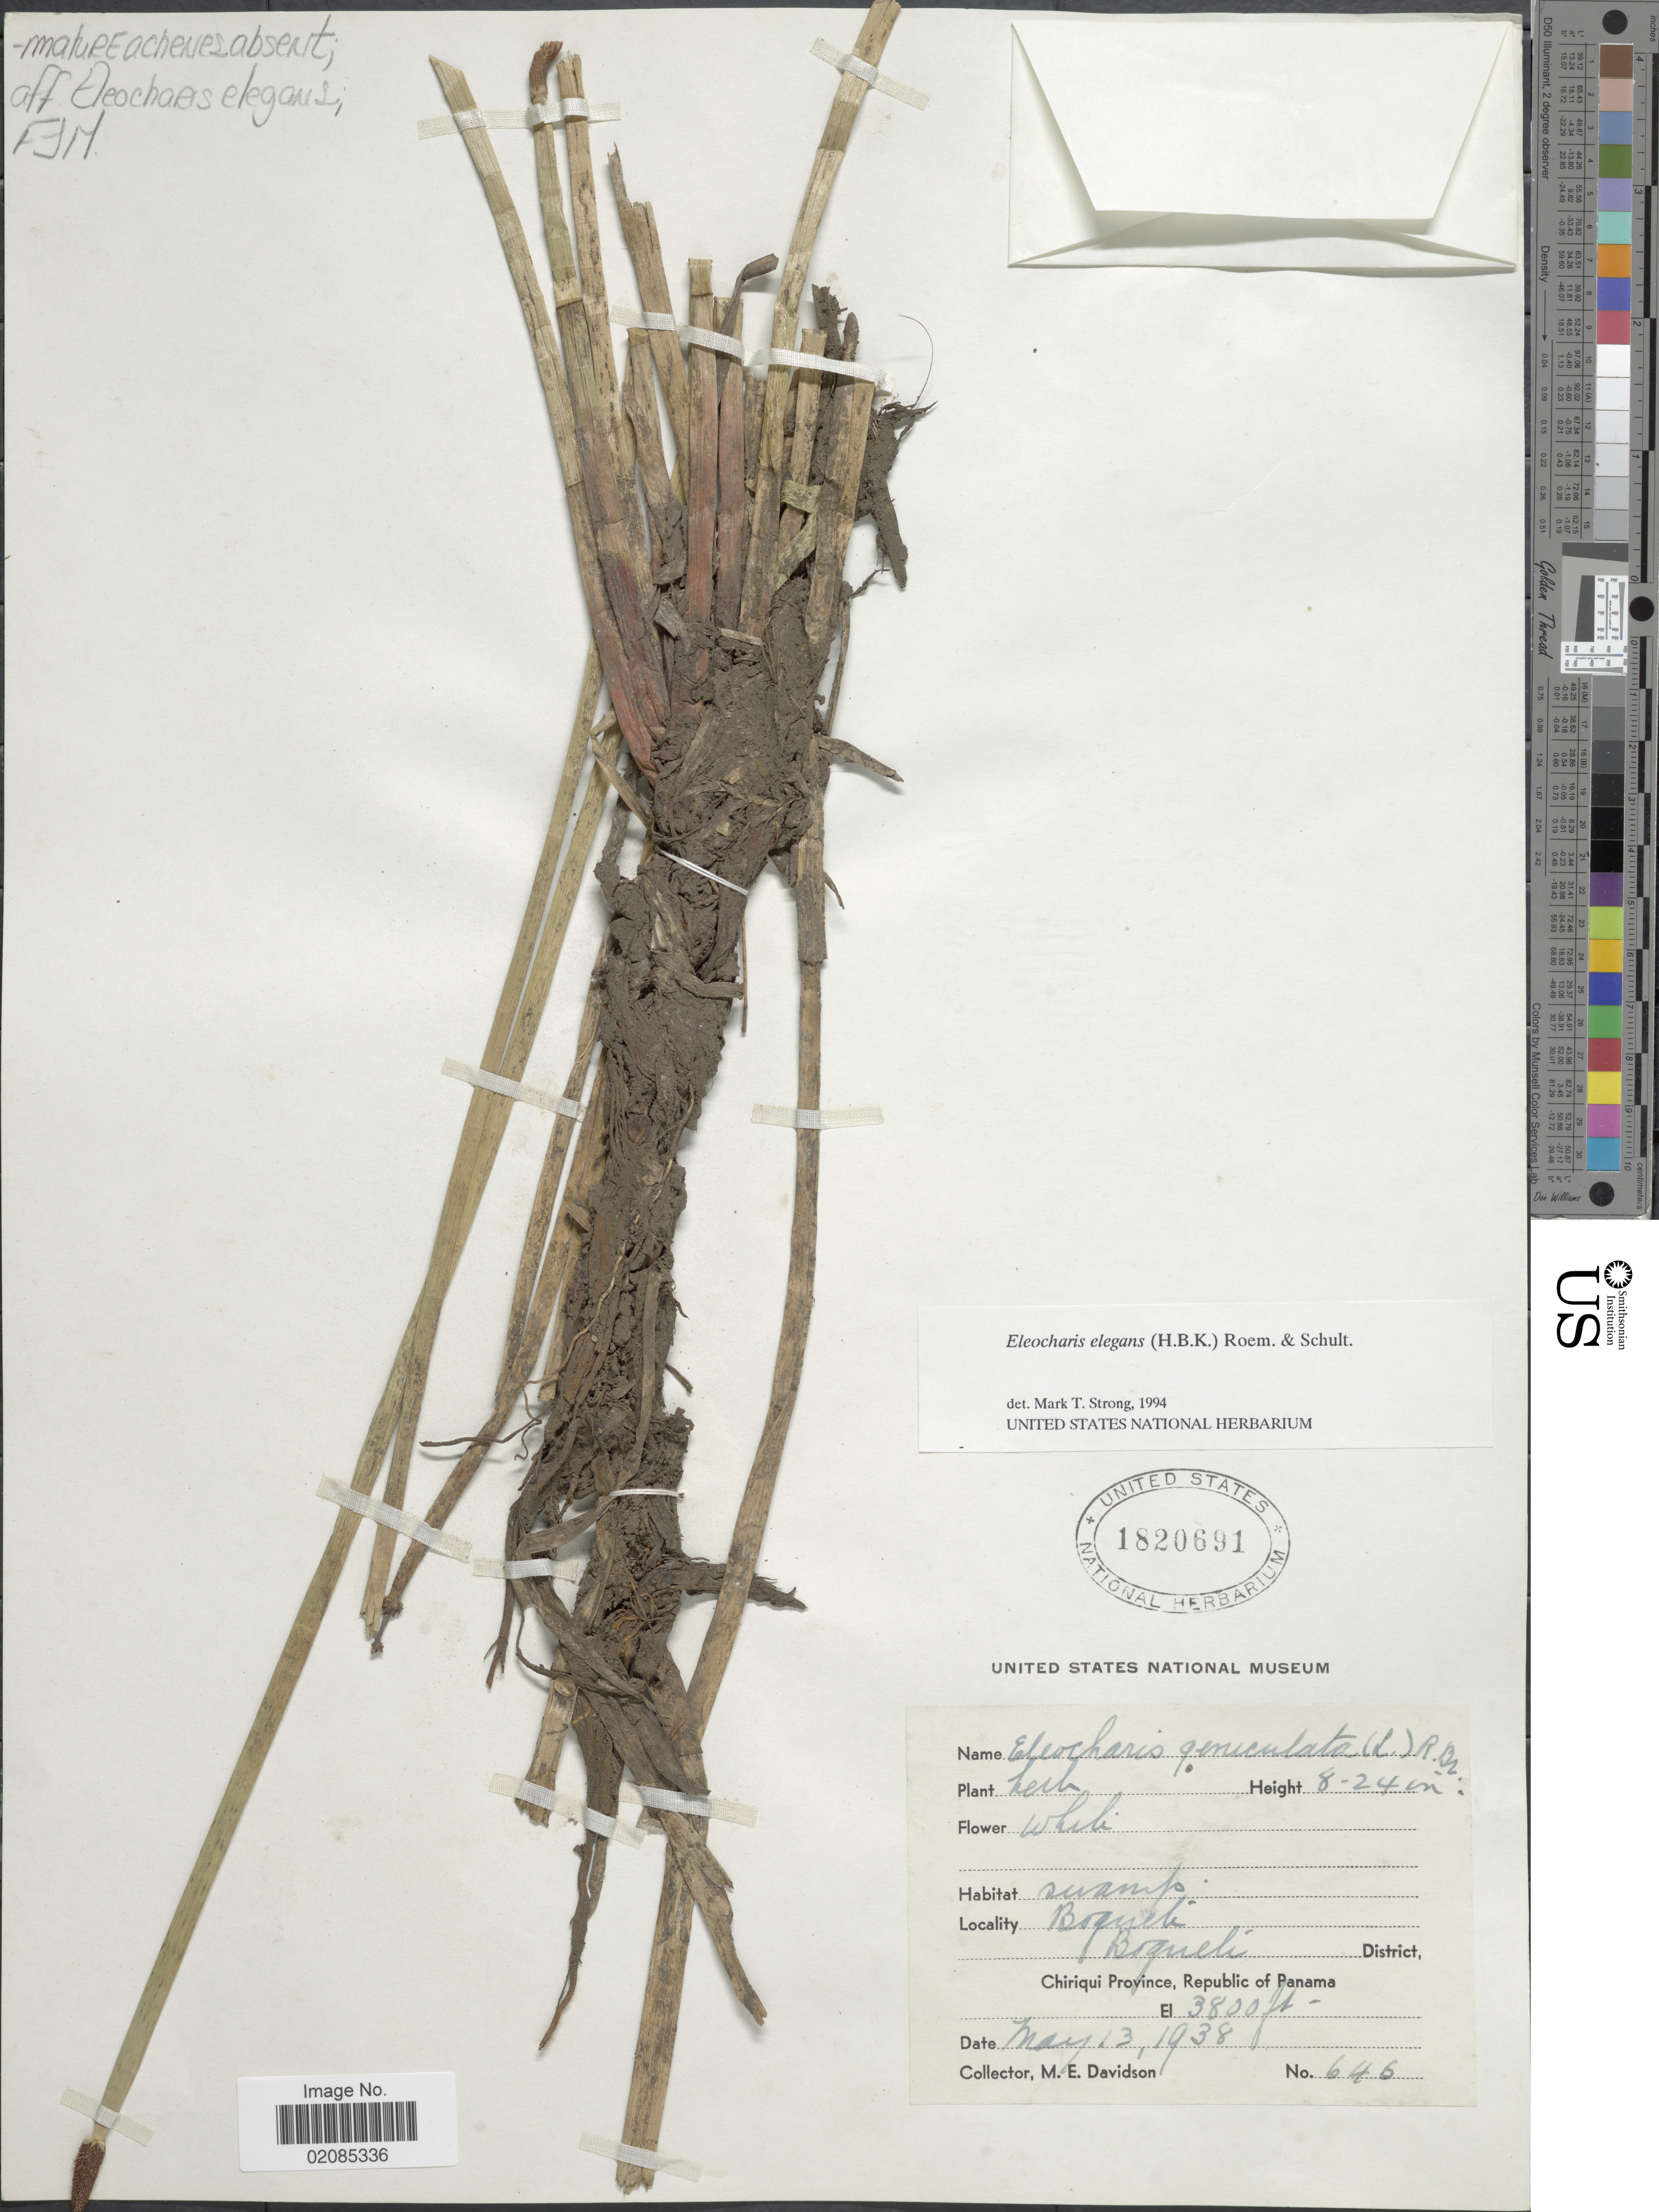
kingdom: Plantae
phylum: Tracheophyta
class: Liliopsida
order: Poales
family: Cyperaceae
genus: Eleocharis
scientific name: Eleocharis elegans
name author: (Kunth) Roem. & Schult.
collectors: M. E. Davidson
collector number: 646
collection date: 1938-05-13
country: Panama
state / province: Chiriqui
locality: Boquete, Boquete District, Chiriqui Province, Republic of Panama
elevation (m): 1158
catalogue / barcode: US 1820691